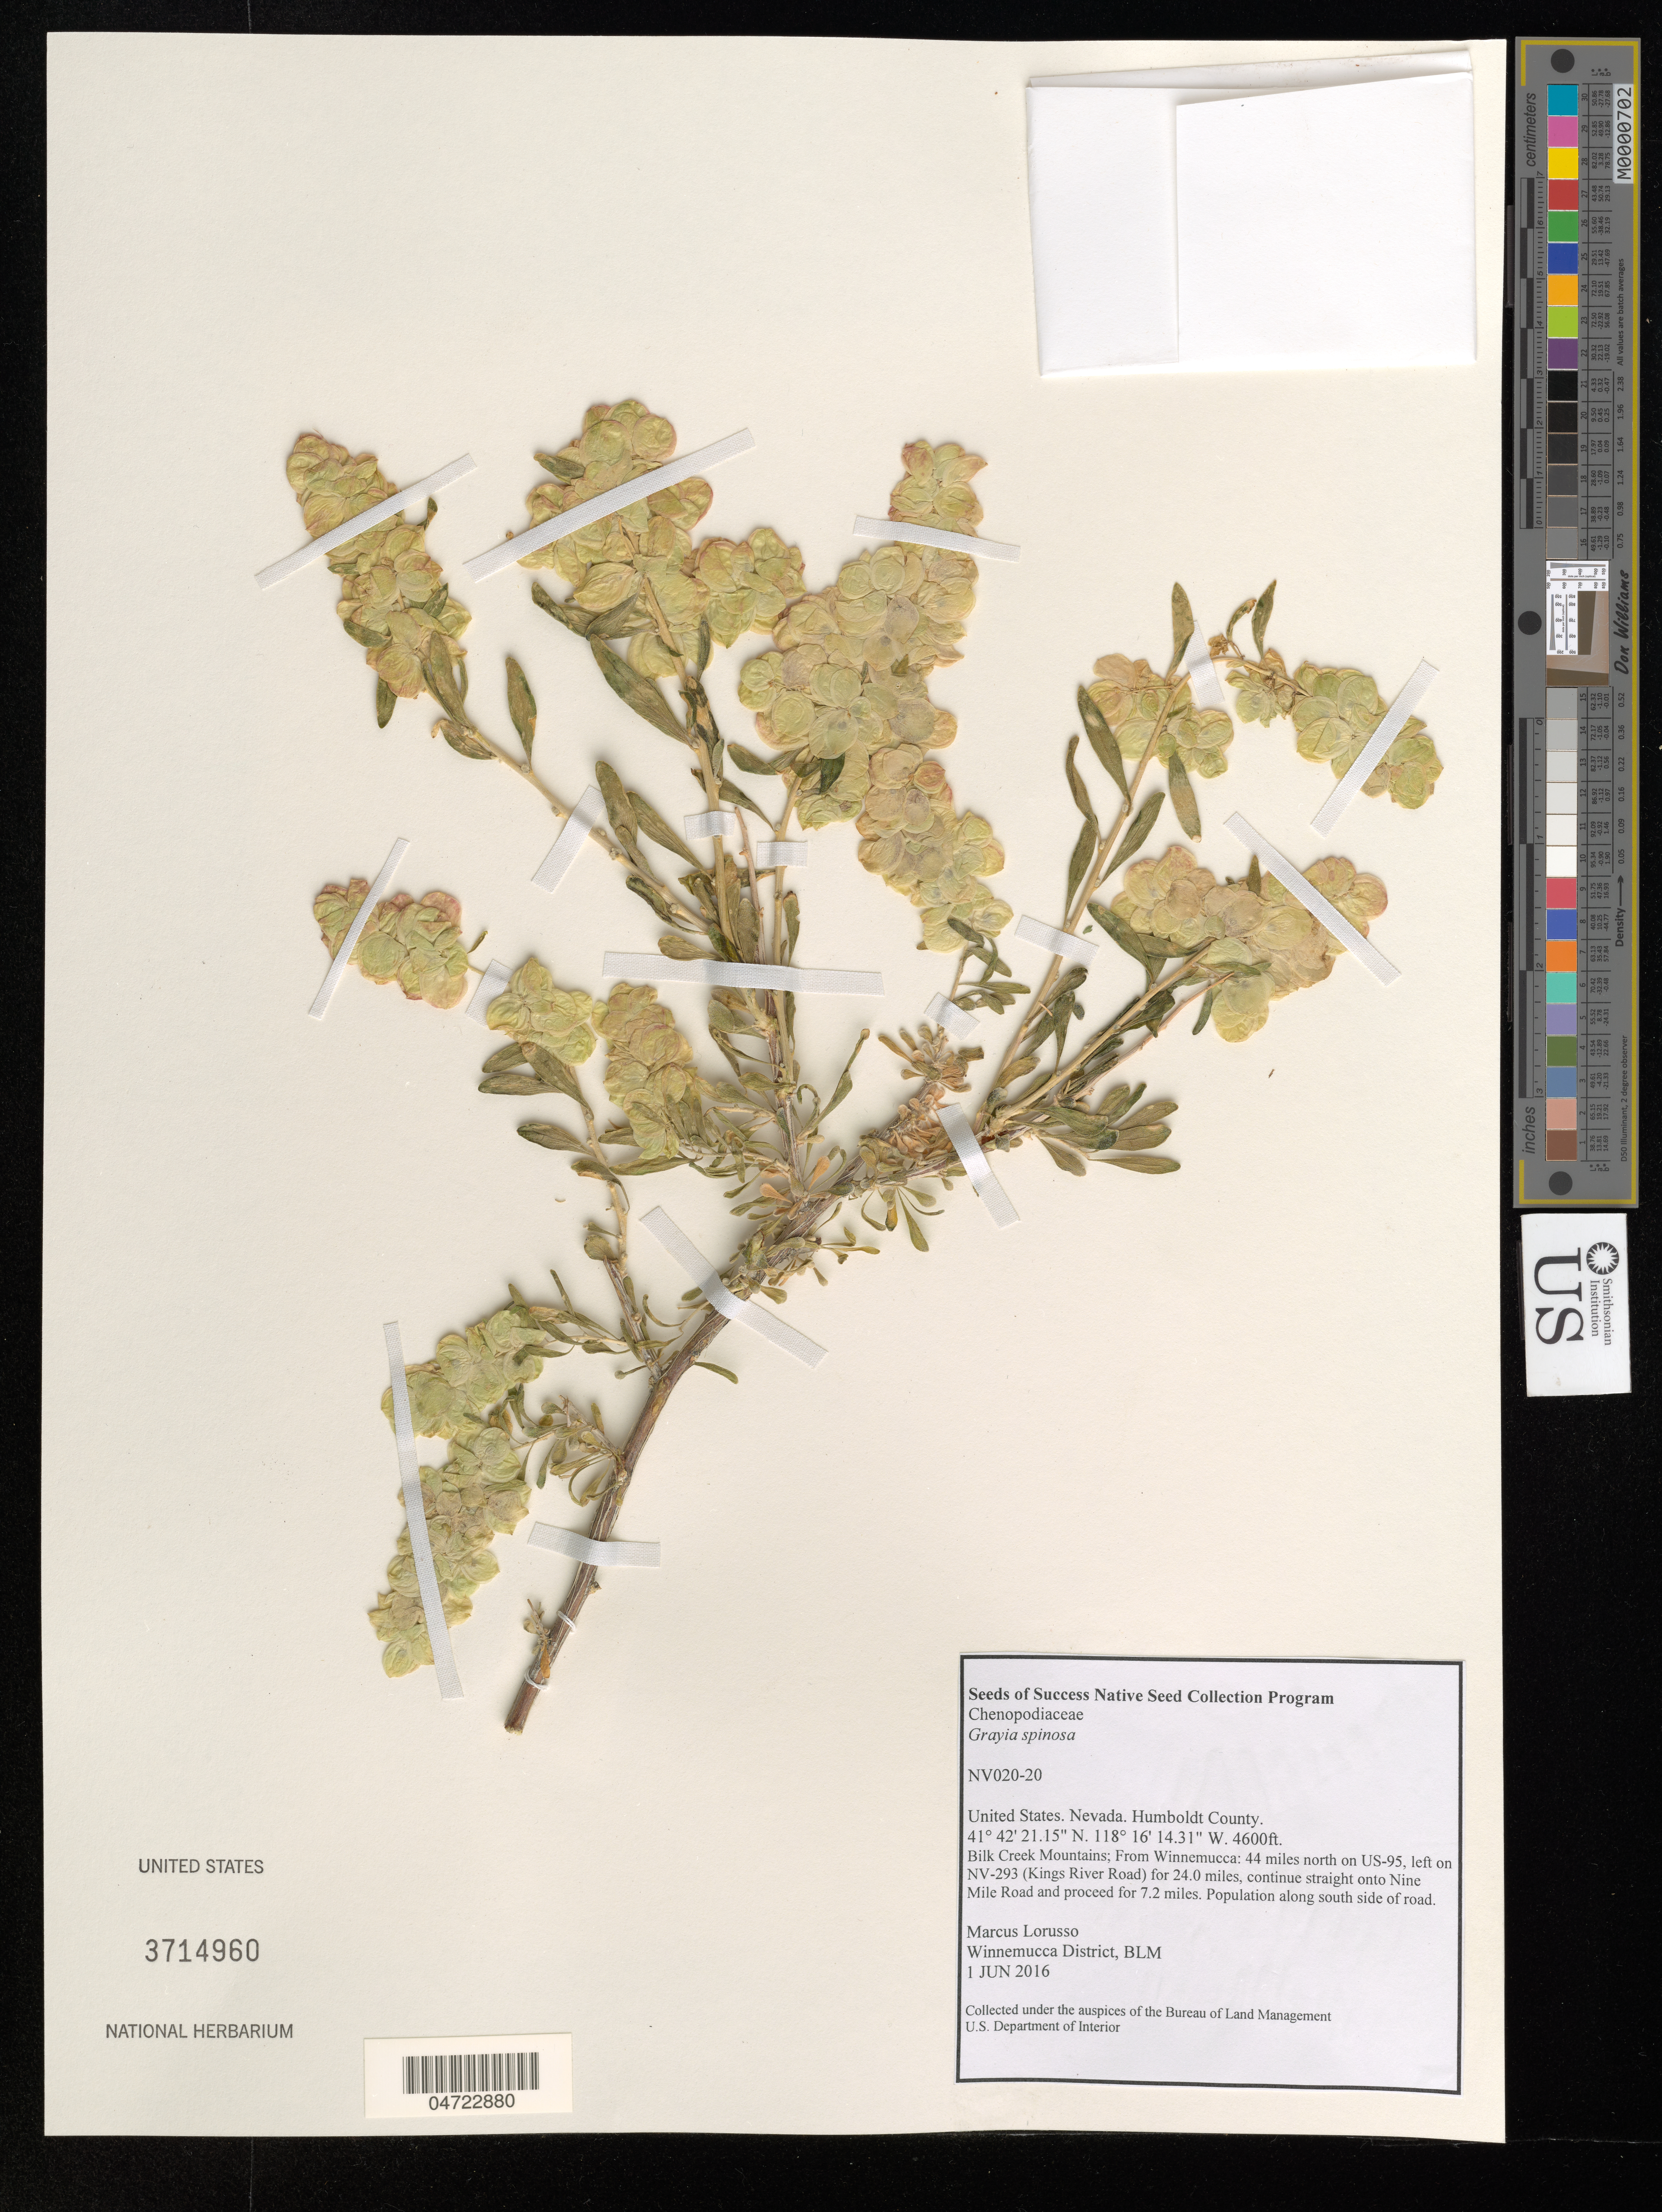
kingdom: Plantae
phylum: Tracheophyta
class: Magnoliopsida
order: Caryophyllales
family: Amaranthaceae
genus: Grayia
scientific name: Grayia spinosa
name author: (Hook.) Moq.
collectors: M. Lorusso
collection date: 2016-06-01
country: United States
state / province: Nevada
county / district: Humboldt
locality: Humboldt County. Bilk Creek Mountains; From Winnemucca: 44 miles north on US-95, left on NV-293 (Kings River Road) for 24.0 miles, continue straight onto Nine Mile Road and proceed for 7.2 miles. Population along south side of road. Winnemucca District, BLM.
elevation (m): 1402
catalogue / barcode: US 3714960